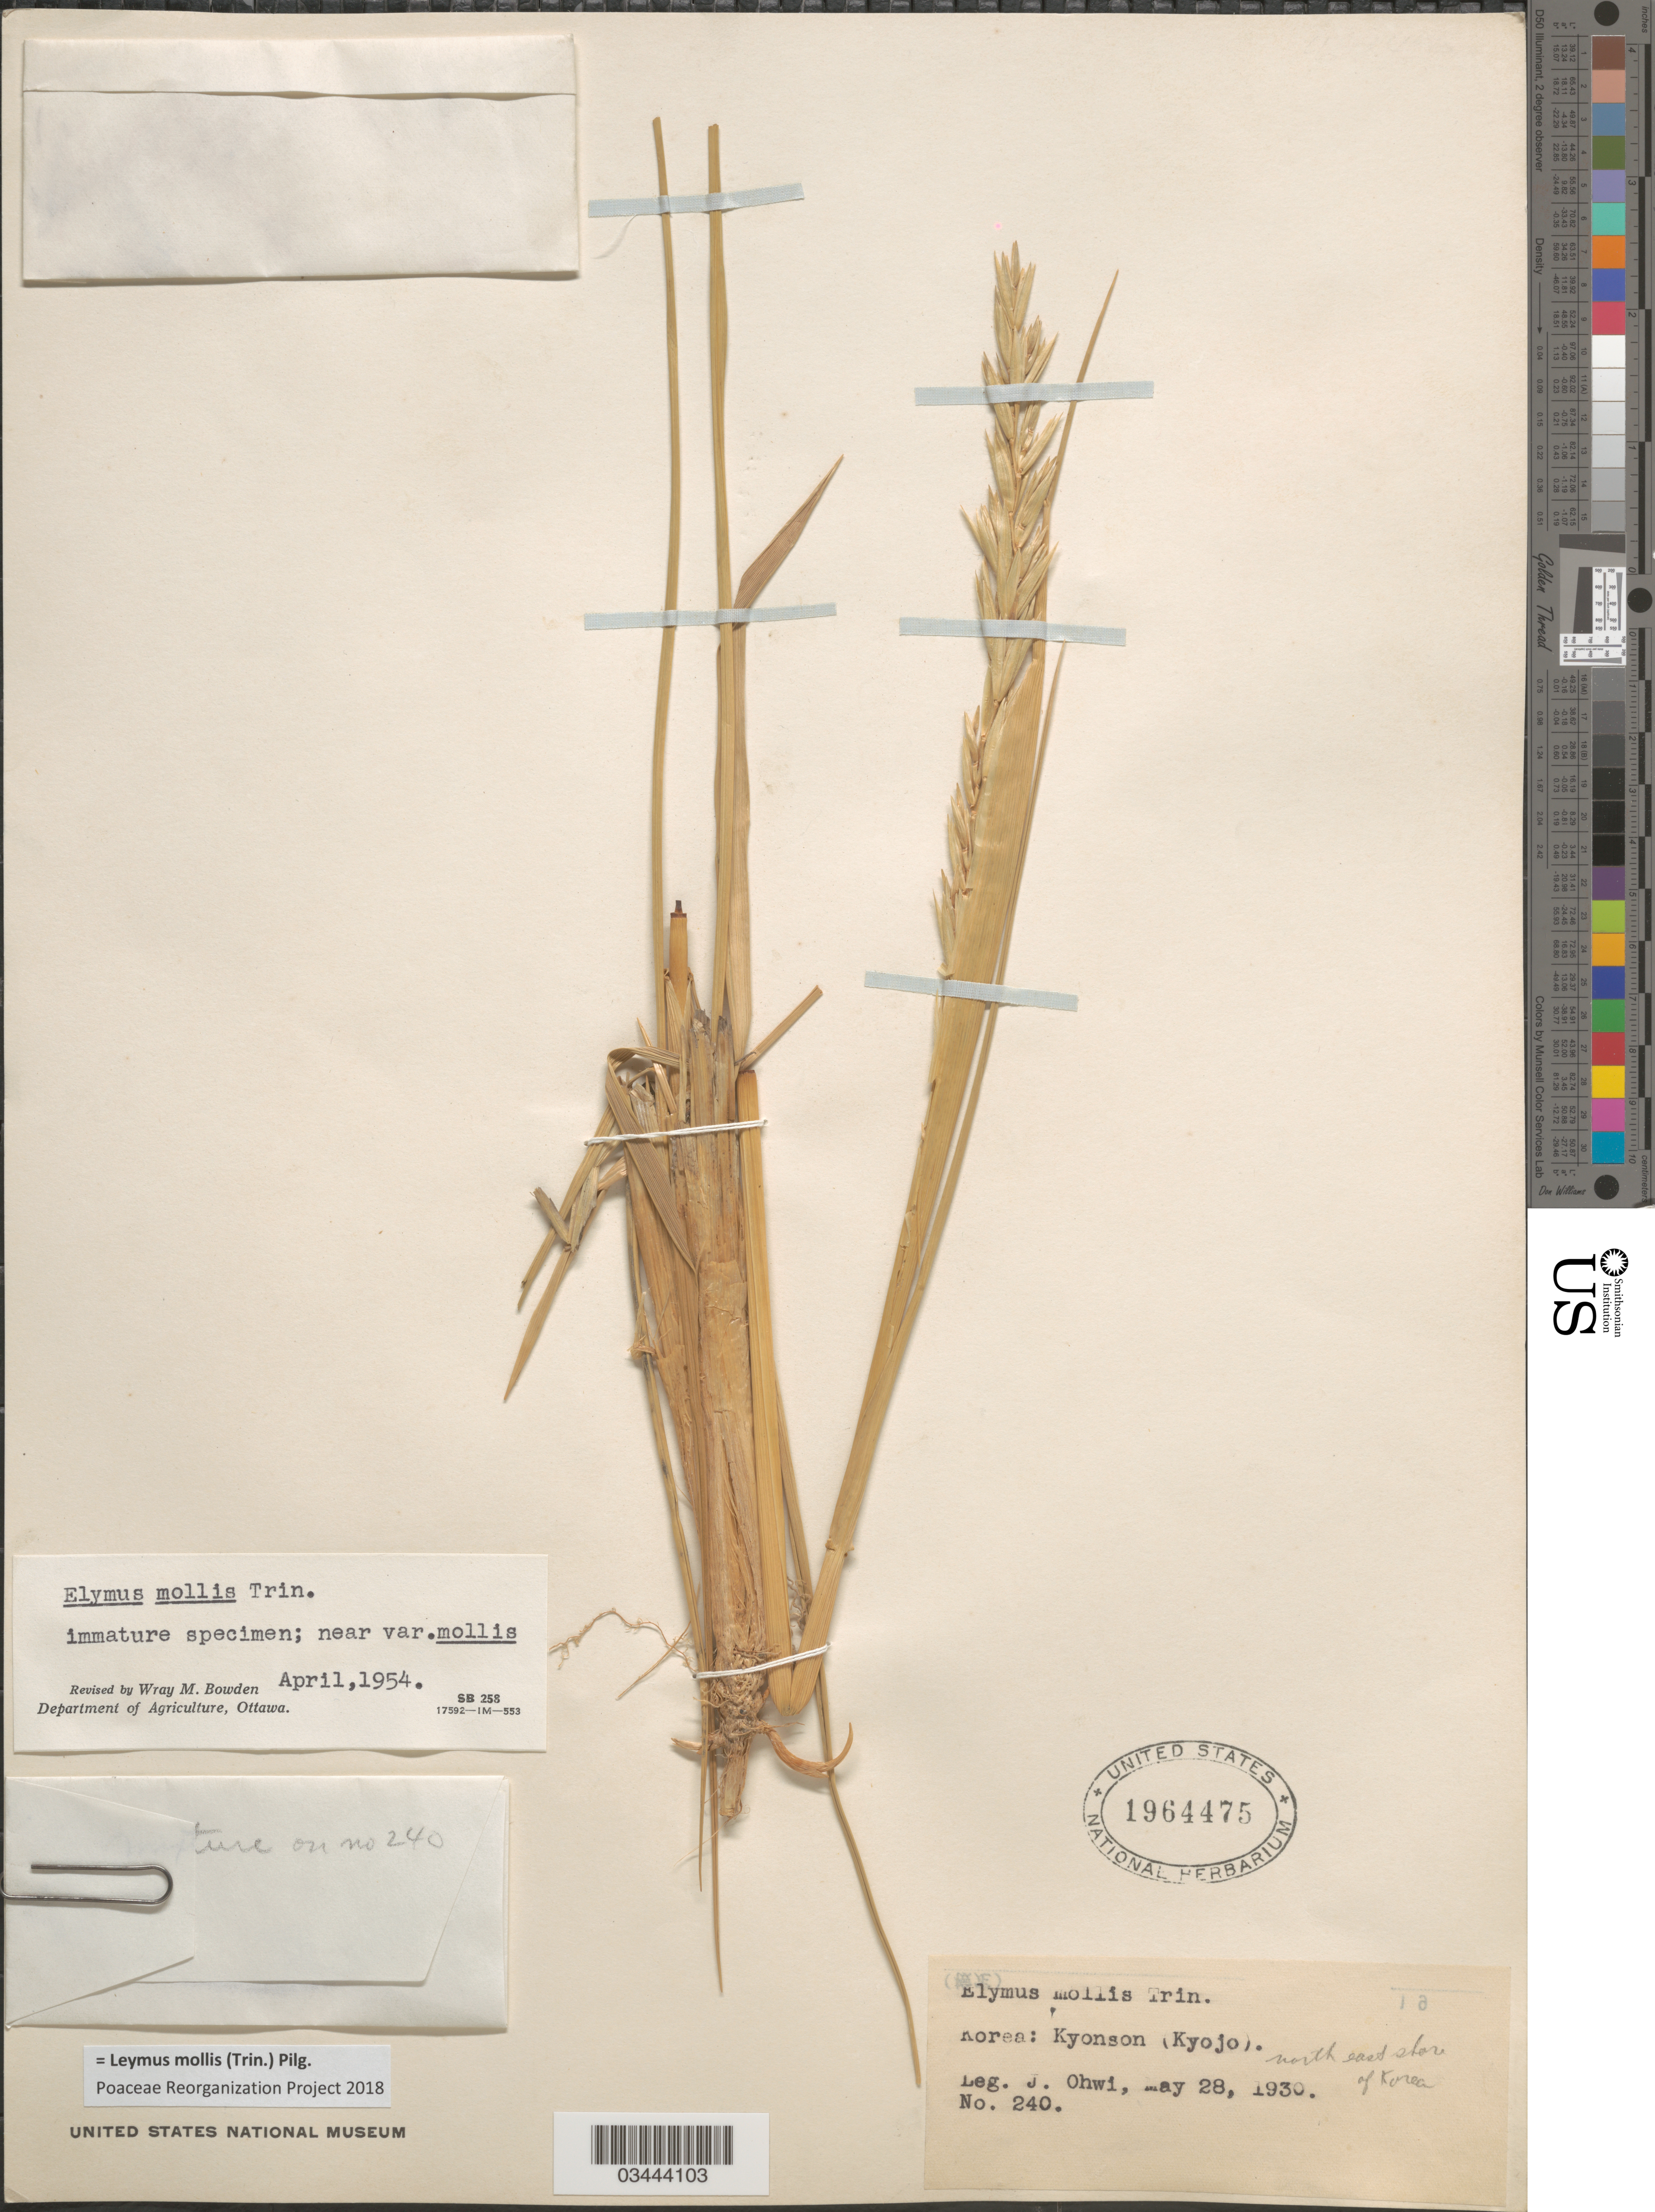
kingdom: Plantae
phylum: Tracheophyta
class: Liliopsida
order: Poales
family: Poaceae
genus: Leymus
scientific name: Leymus mollis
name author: (Trin.) Pilg.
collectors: J. Ohwi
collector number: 240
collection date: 1930-05-28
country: North Korea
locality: Kyonson (Kyojo). North east shore of Korea.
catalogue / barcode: US 1964475